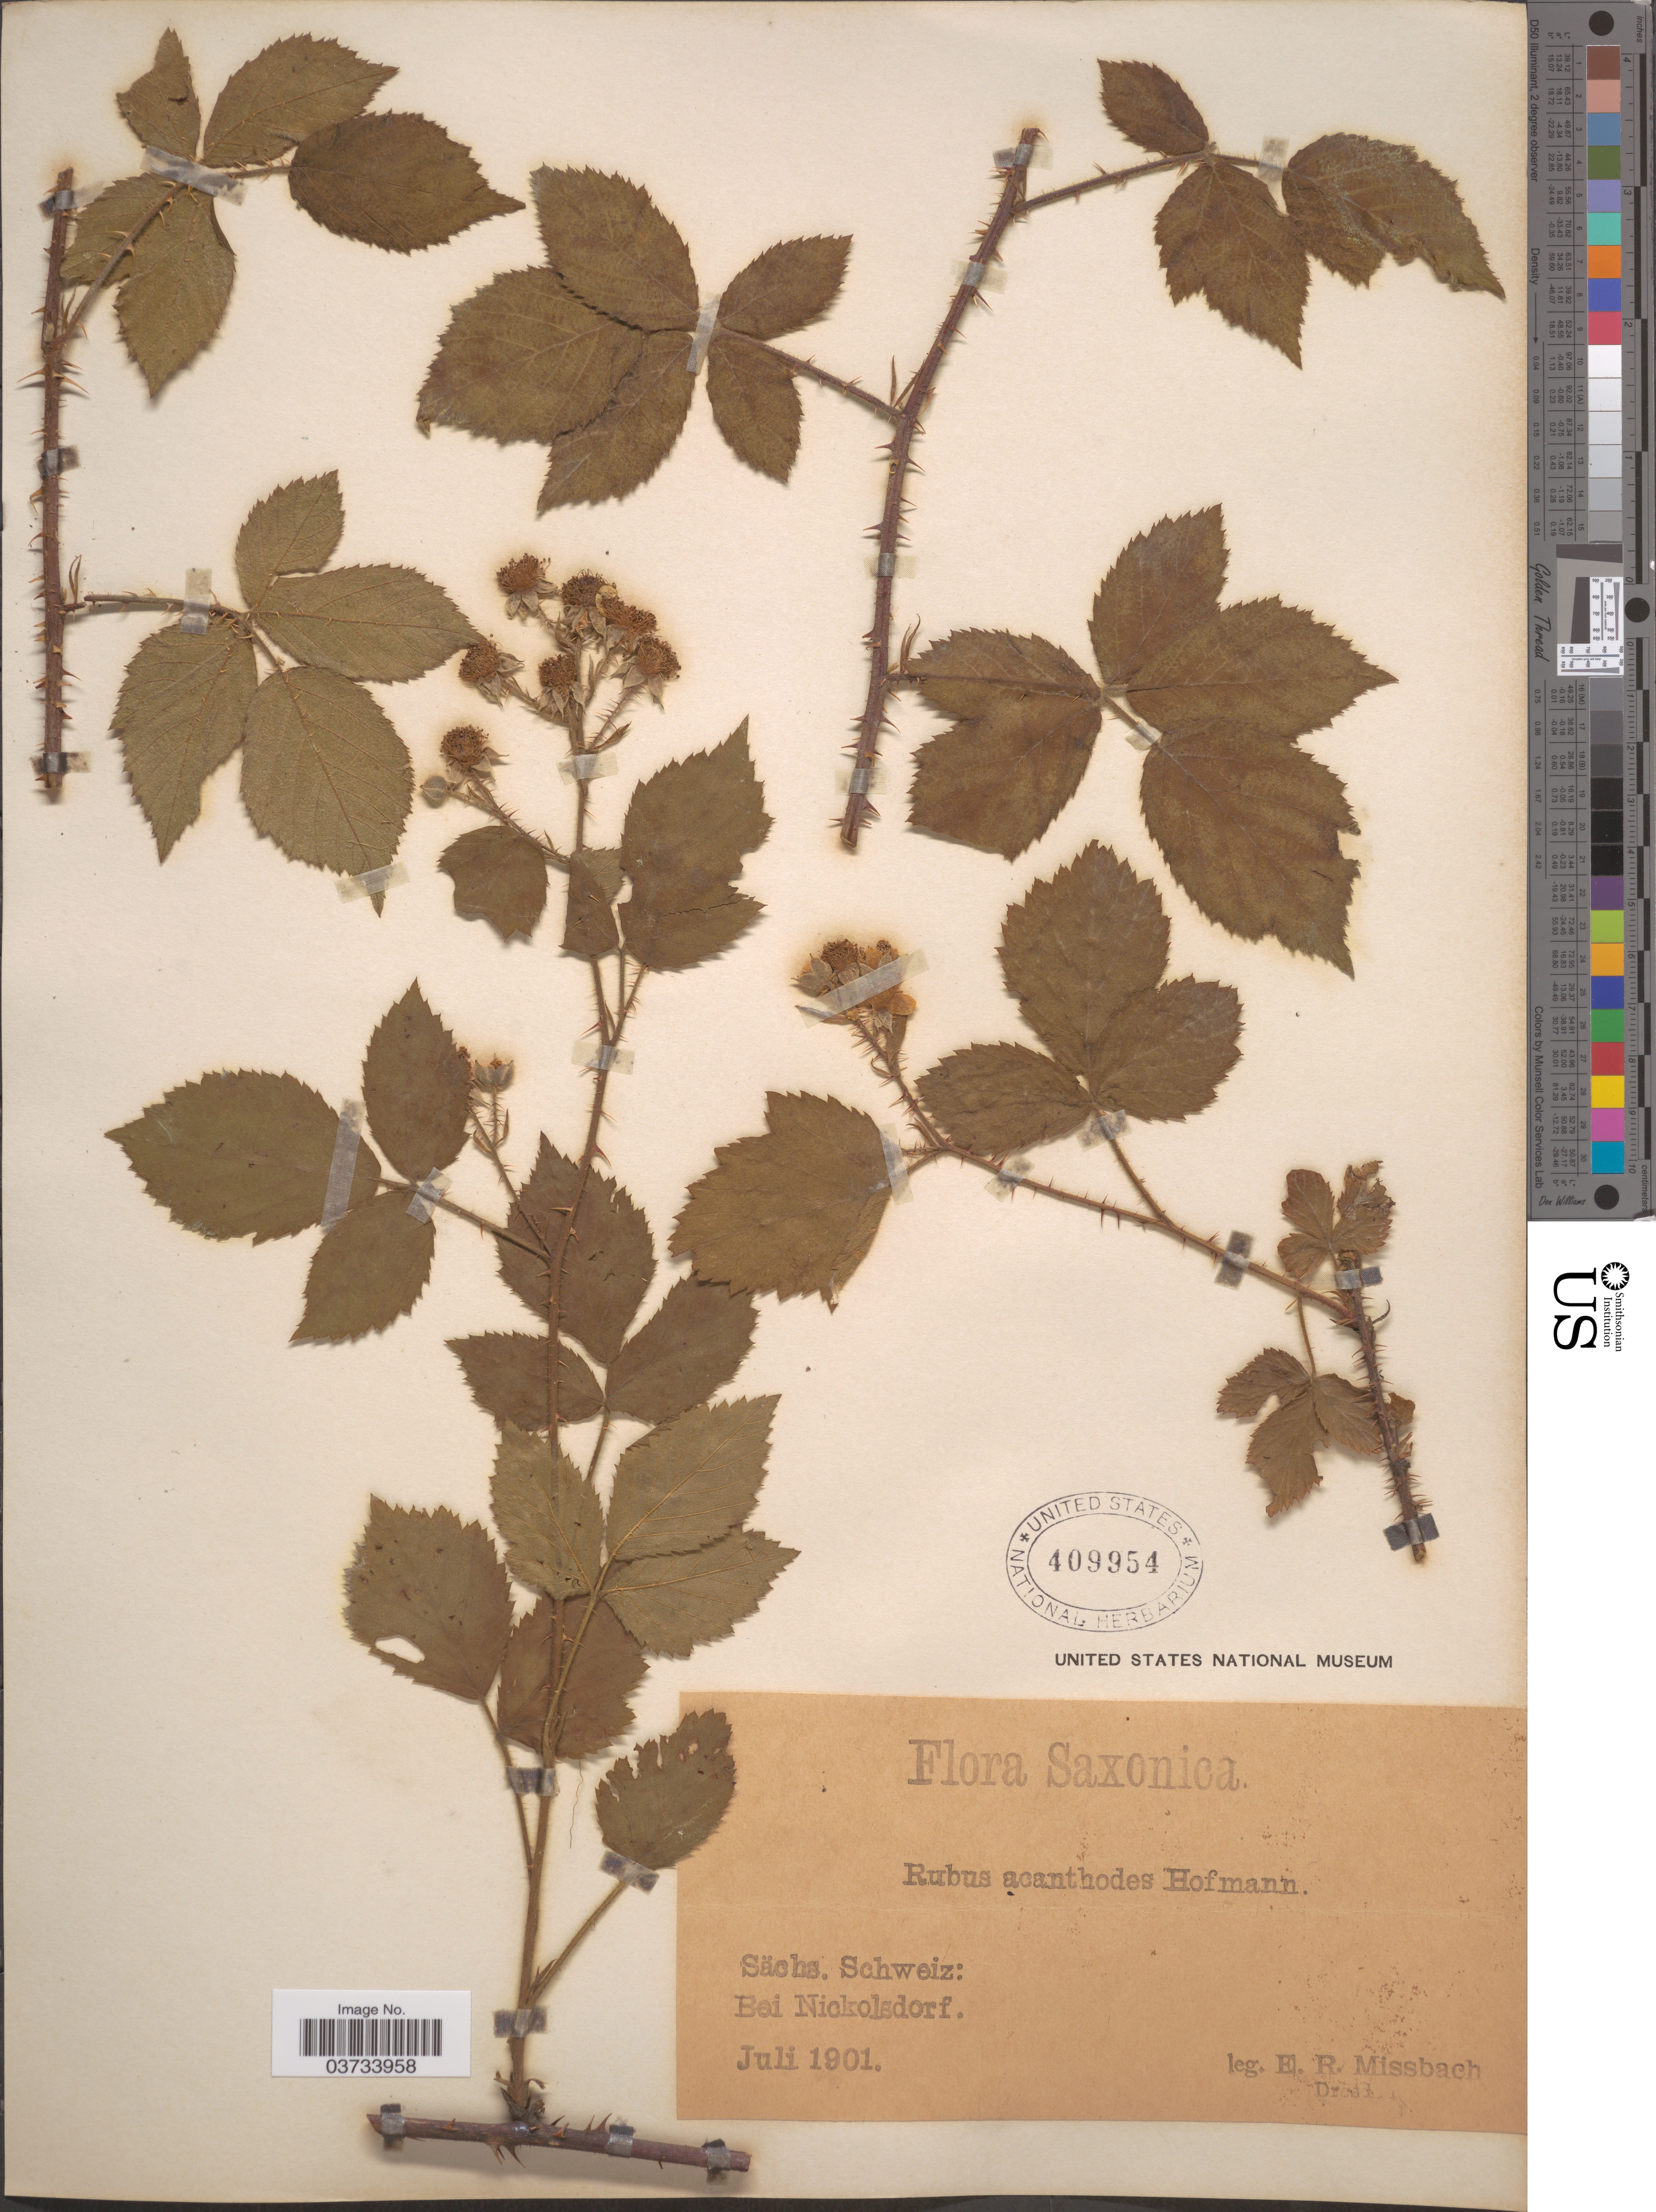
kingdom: Plantae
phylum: Tracheophyta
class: Magnoliopsida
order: Rosales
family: Rosaceae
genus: Rubus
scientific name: Rubus acanthodes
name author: Hofmann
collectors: E. Missbach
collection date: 1901-07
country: Switzerland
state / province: Schwyz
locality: Saxonica. Sächs. Schweiz: bei Nickolsdorf.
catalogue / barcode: US 409954